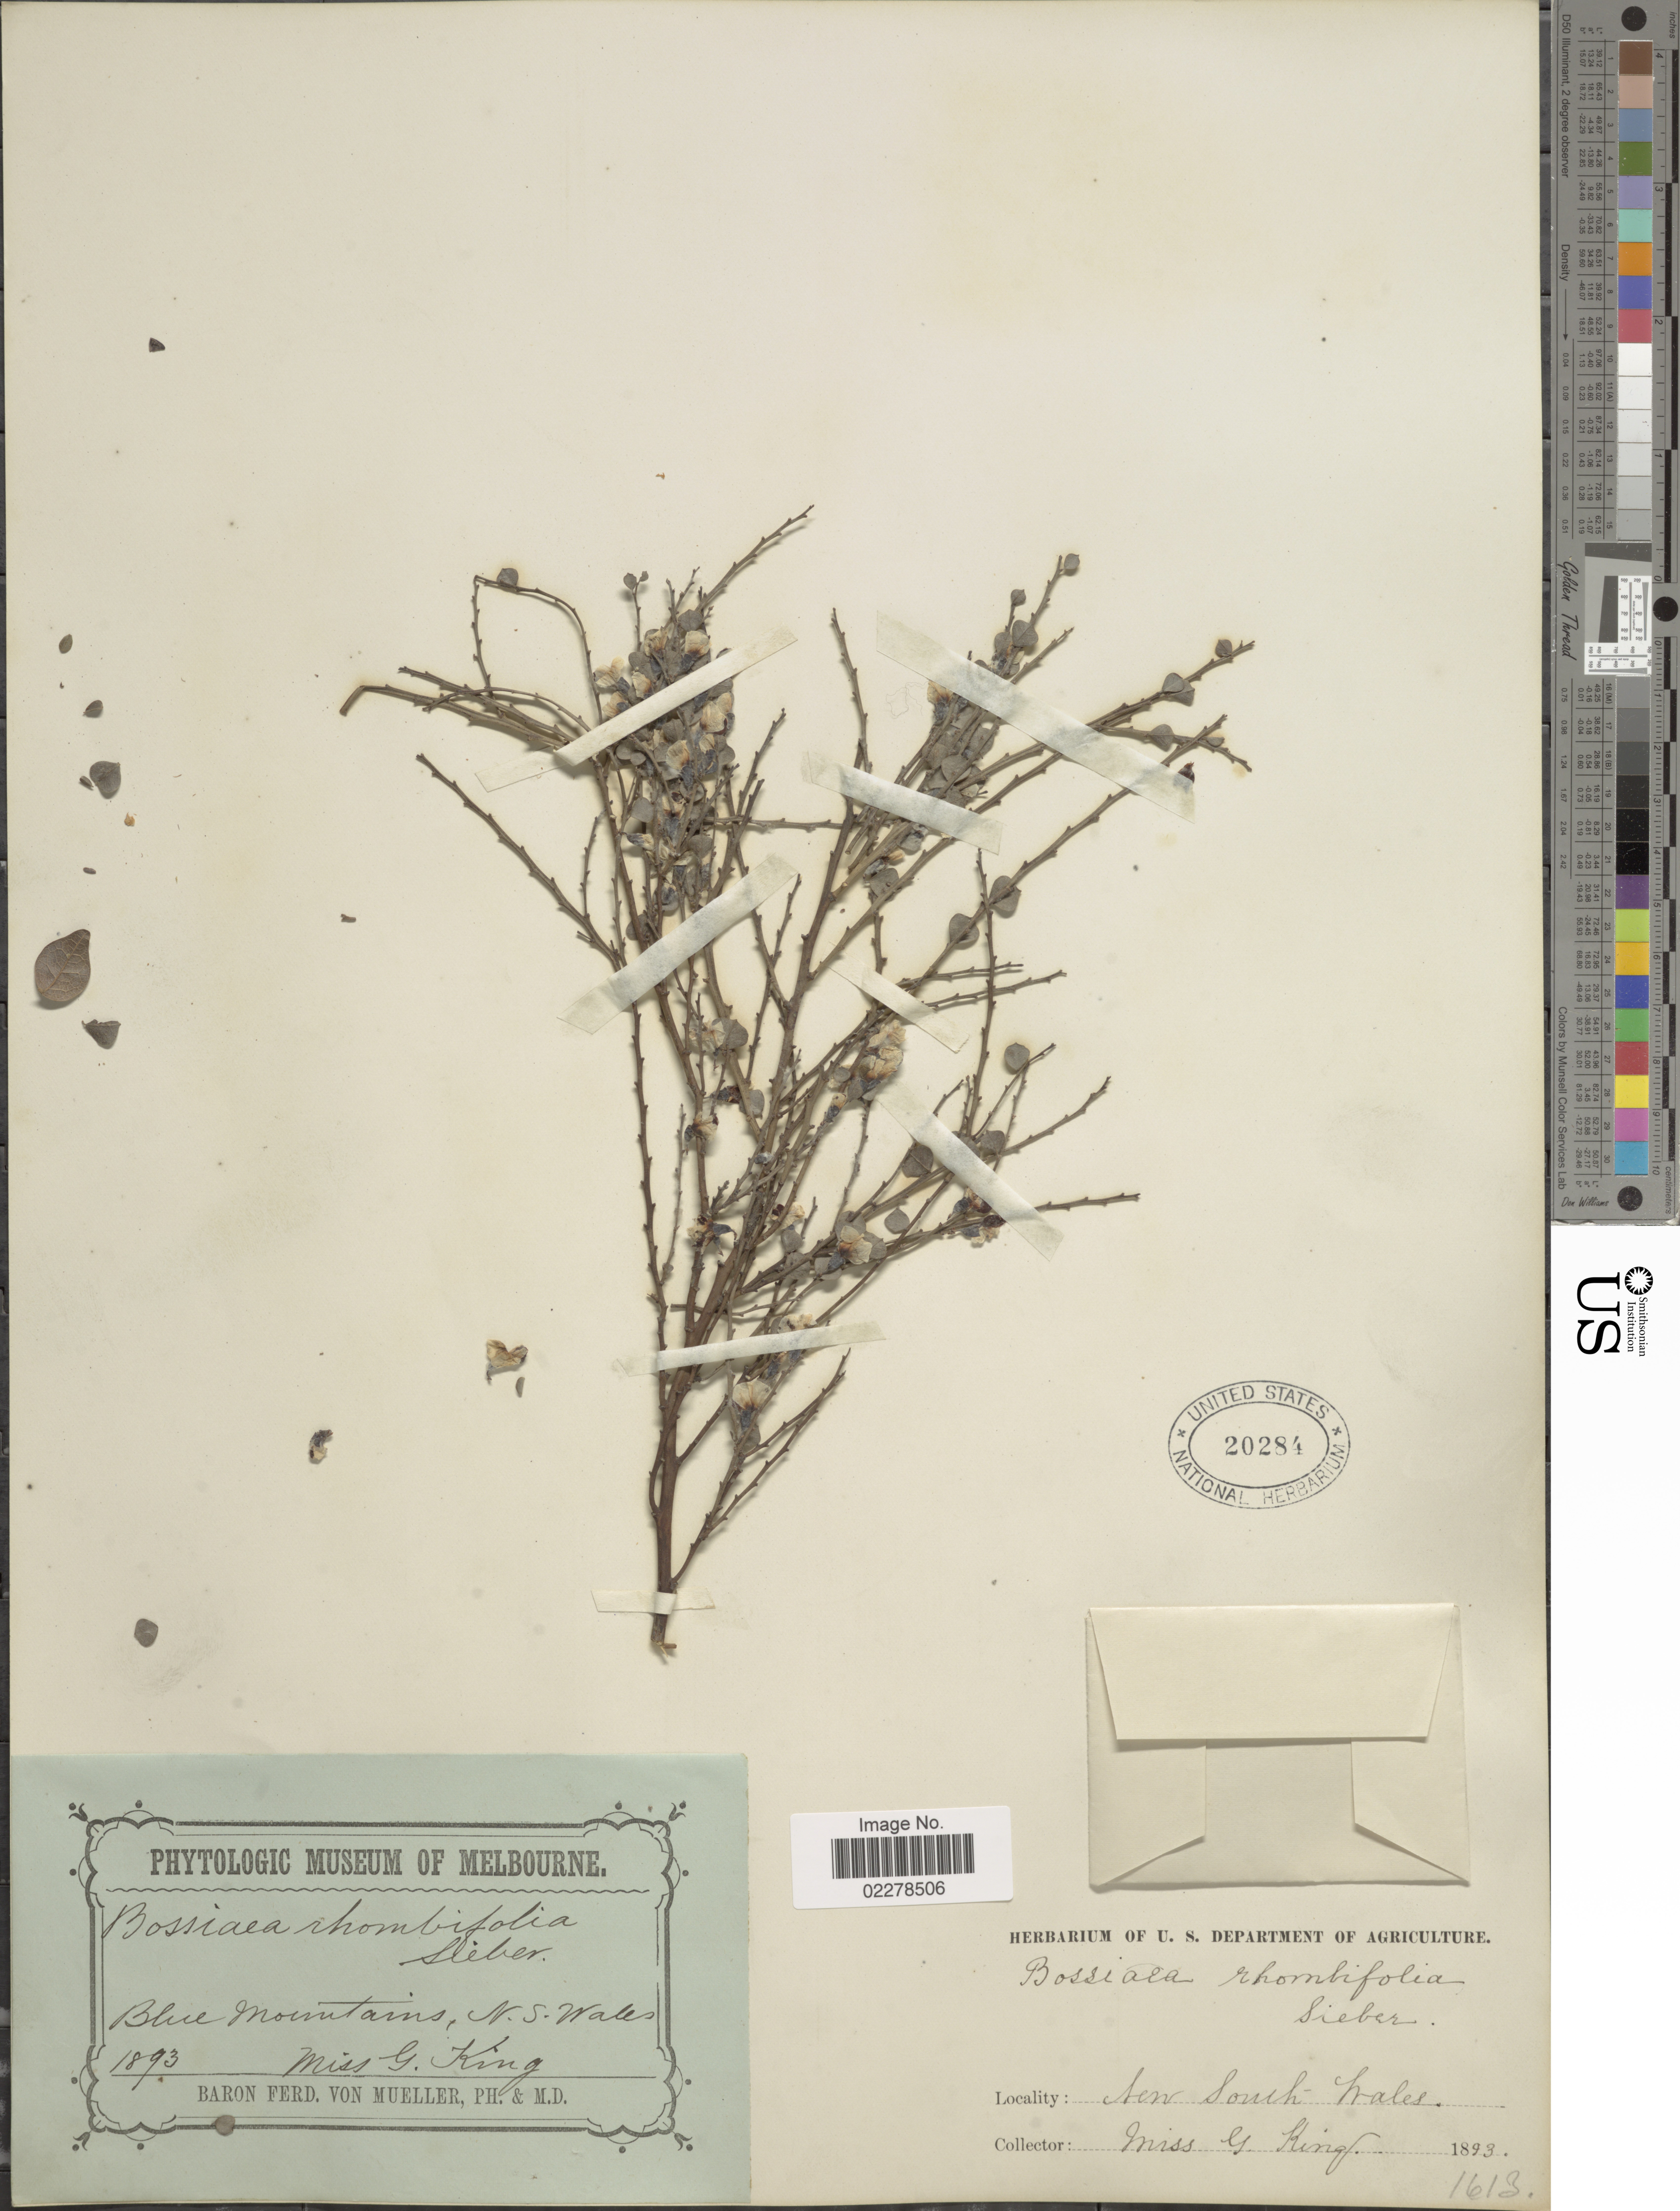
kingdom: Plantae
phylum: Tracheophyta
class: Magnoliopsida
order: Fabales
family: Fabaceae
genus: Bossiaea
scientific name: Bossiaea rhombifolia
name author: Sieber ex DC.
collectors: G. King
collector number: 1613?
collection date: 1893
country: Australia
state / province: New South Wales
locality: Blue Mountains, N. S. Wales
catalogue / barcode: US 20284